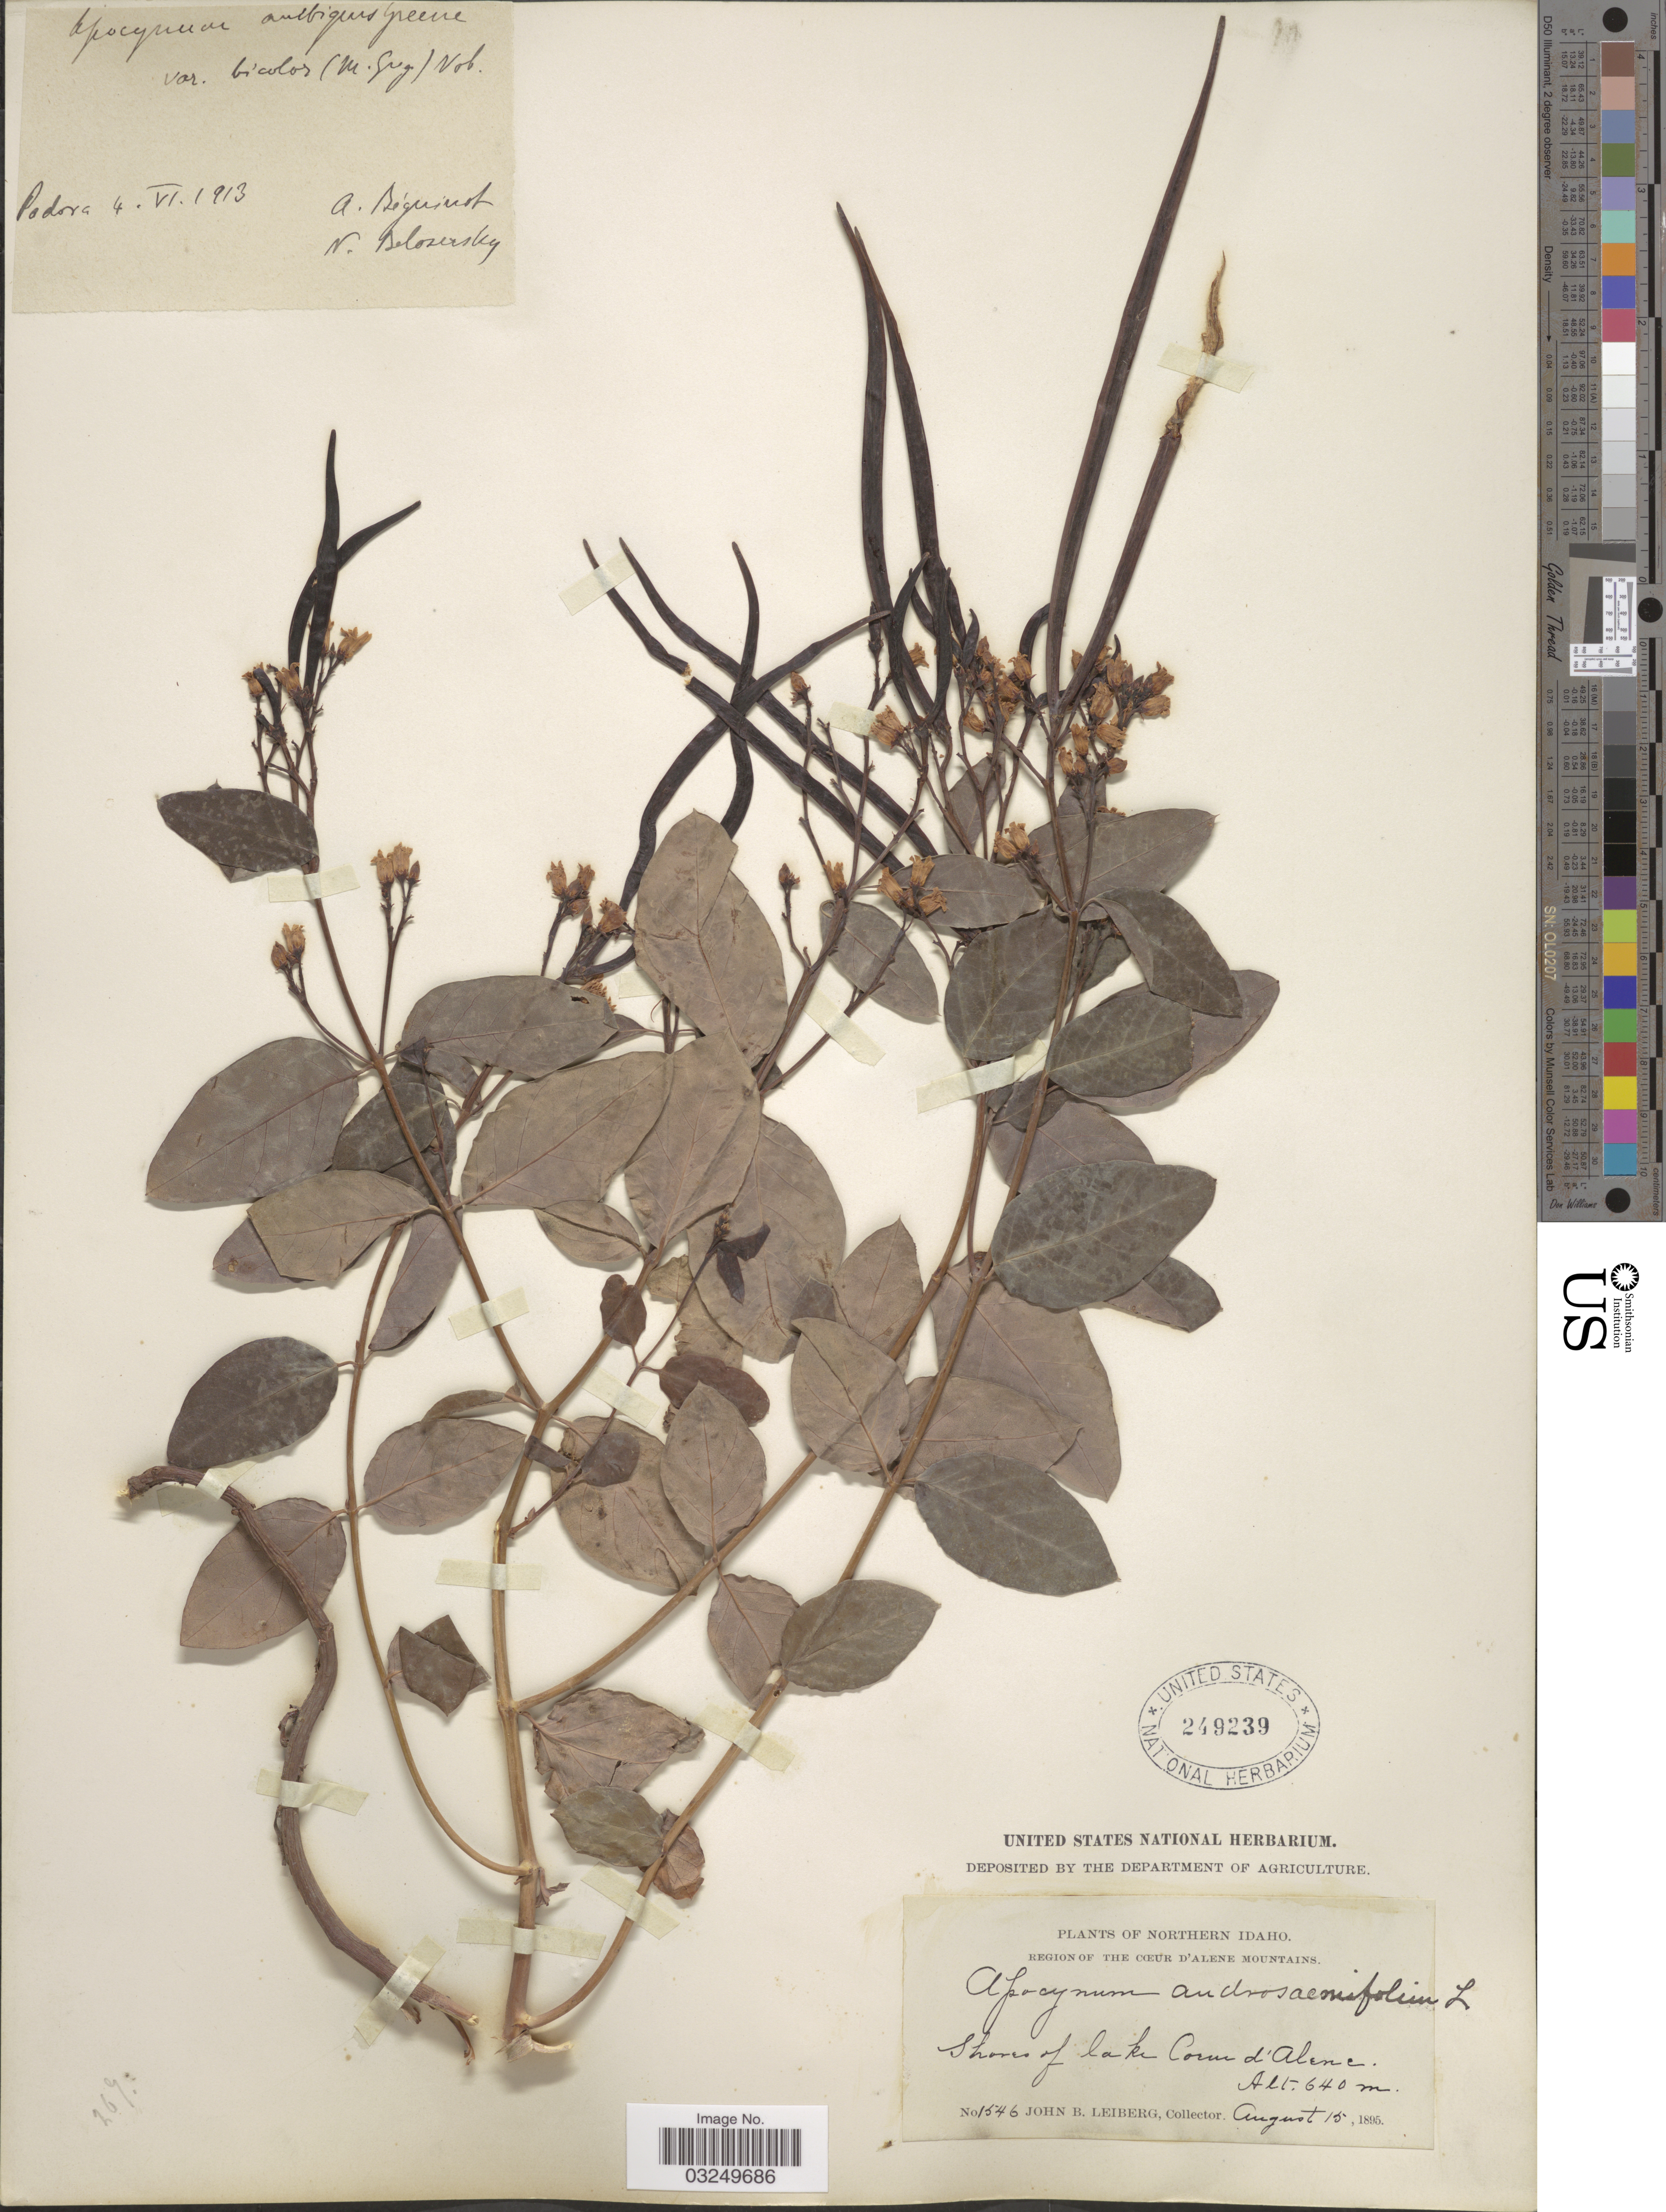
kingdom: Plantae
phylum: Tracheophyta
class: Magnoliopsida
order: Gentianales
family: Apocynaceae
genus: Apocynum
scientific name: Apocynum bicolor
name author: E.A. McGregor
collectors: J. B. Leiberg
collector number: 1546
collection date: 1895-08-15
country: United States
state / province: Idaho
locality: Northern Idaho. Region of the Cœur d'Alene Mountains. Shores of lake Coeur d'Alene.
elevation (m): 640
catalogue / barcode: US 249239